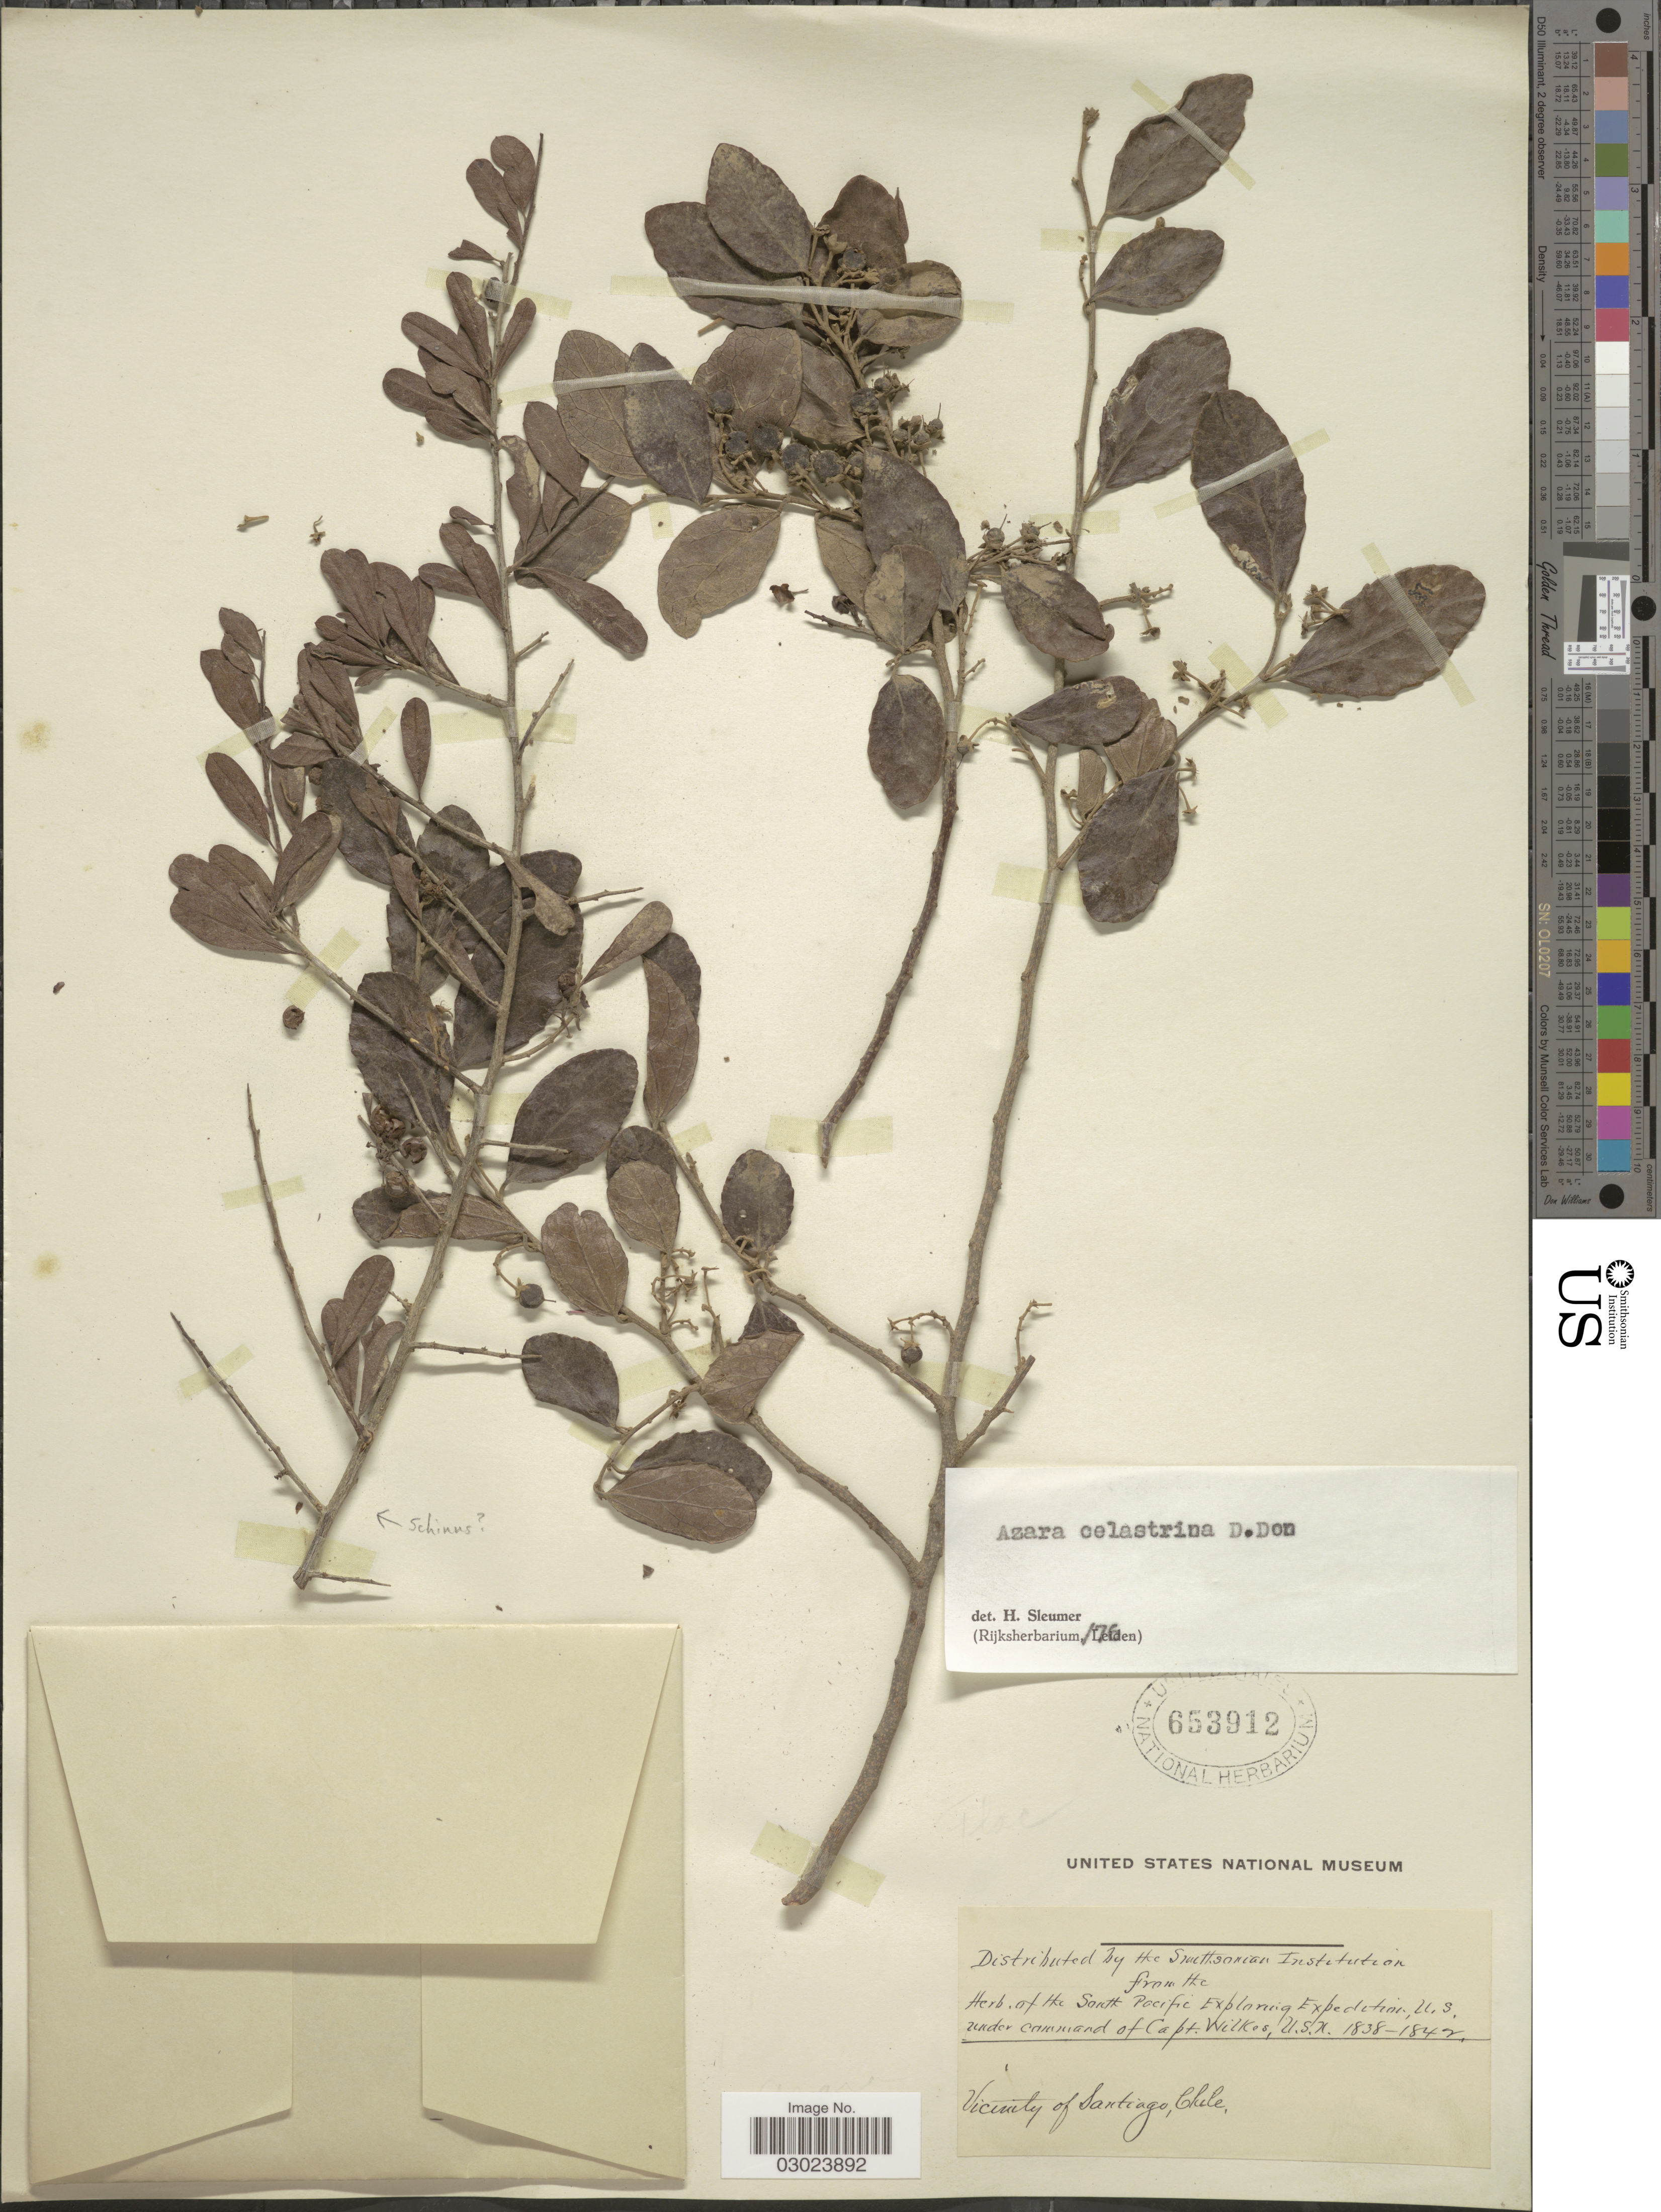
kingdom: Plantae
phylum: Tracheophyta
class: Magnoliopsida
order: Malpighiales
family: Salicaceae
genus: Azara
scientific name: Azara celastrina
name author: D. Don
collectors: Wilkes Explor. Exped.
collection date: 1838/1842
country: Chile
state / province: Región Metropolitana (RM)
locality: Vicinity of Santiago.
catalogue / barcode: US 653912